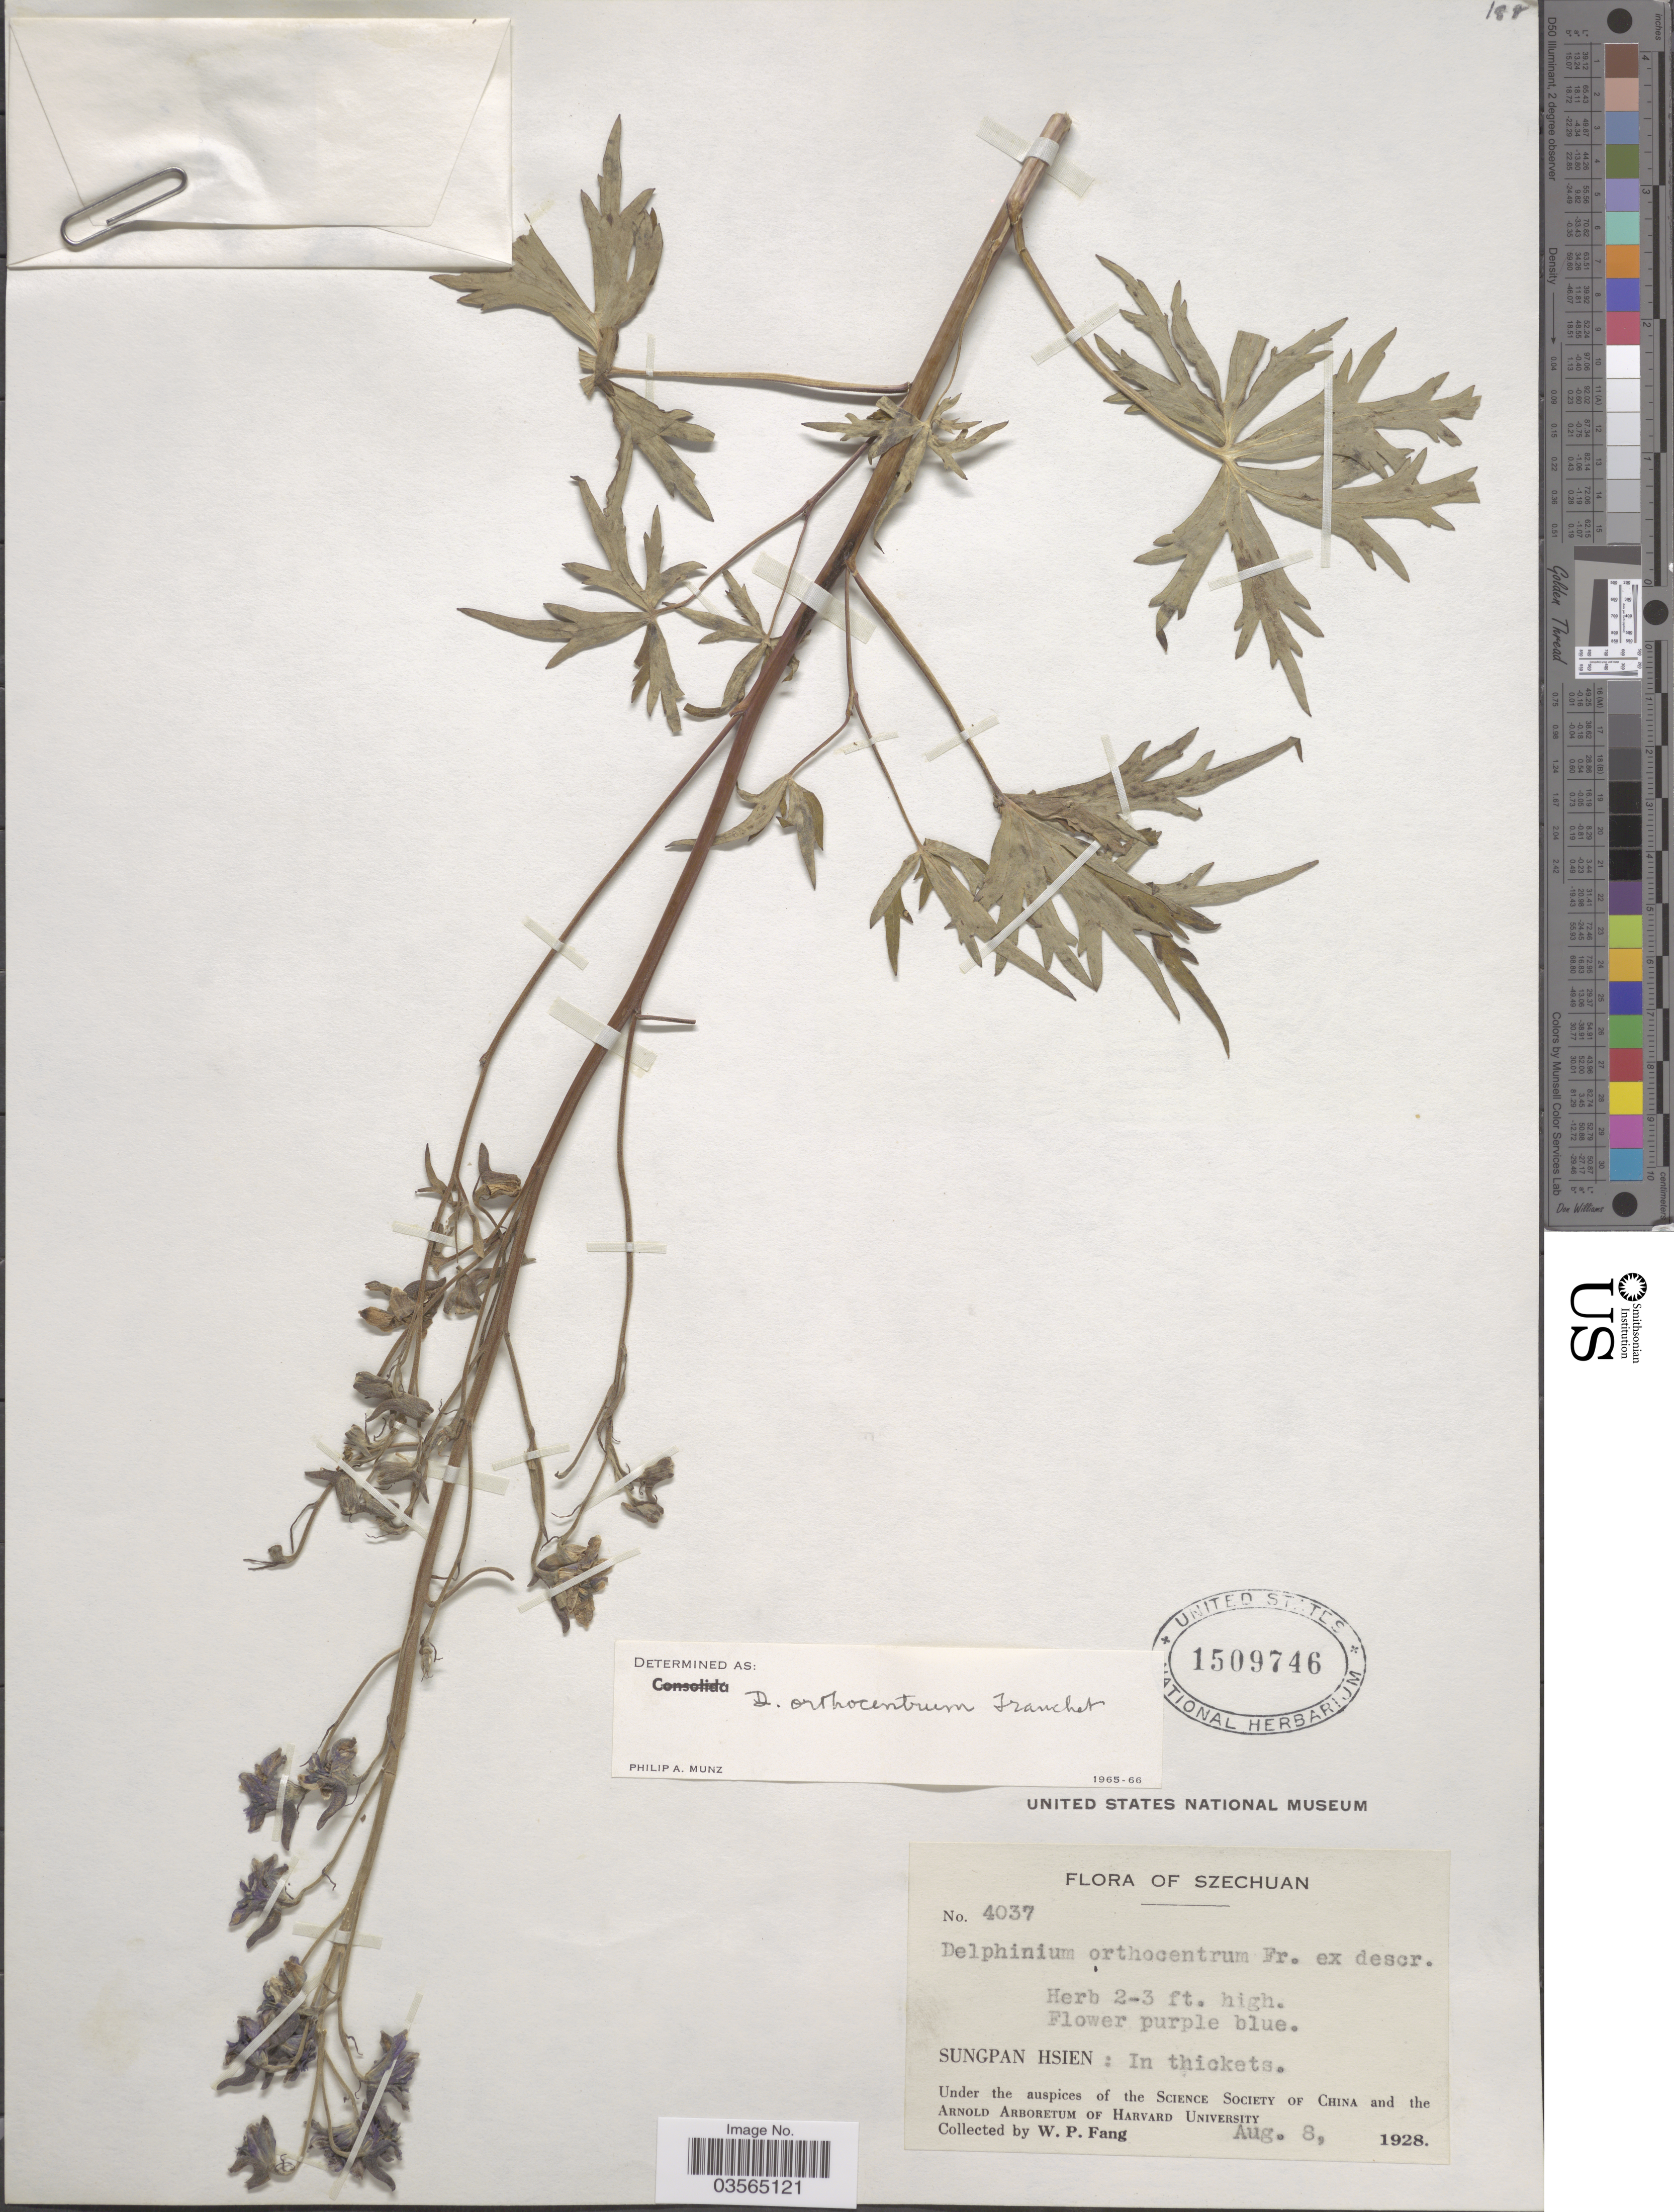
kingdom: Plantae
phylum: Tracheophyta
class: Magnoliopsida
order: Ranunculales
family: Ranunculaceae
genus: Delphinium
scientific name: Delphinium orthocentrum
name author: Franch.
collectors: W. P. Fang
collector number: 4037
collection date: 1928-08-08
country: China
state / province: Sichuan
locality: Szechuan. Sungpan Hsien.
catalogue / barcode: US 1509746